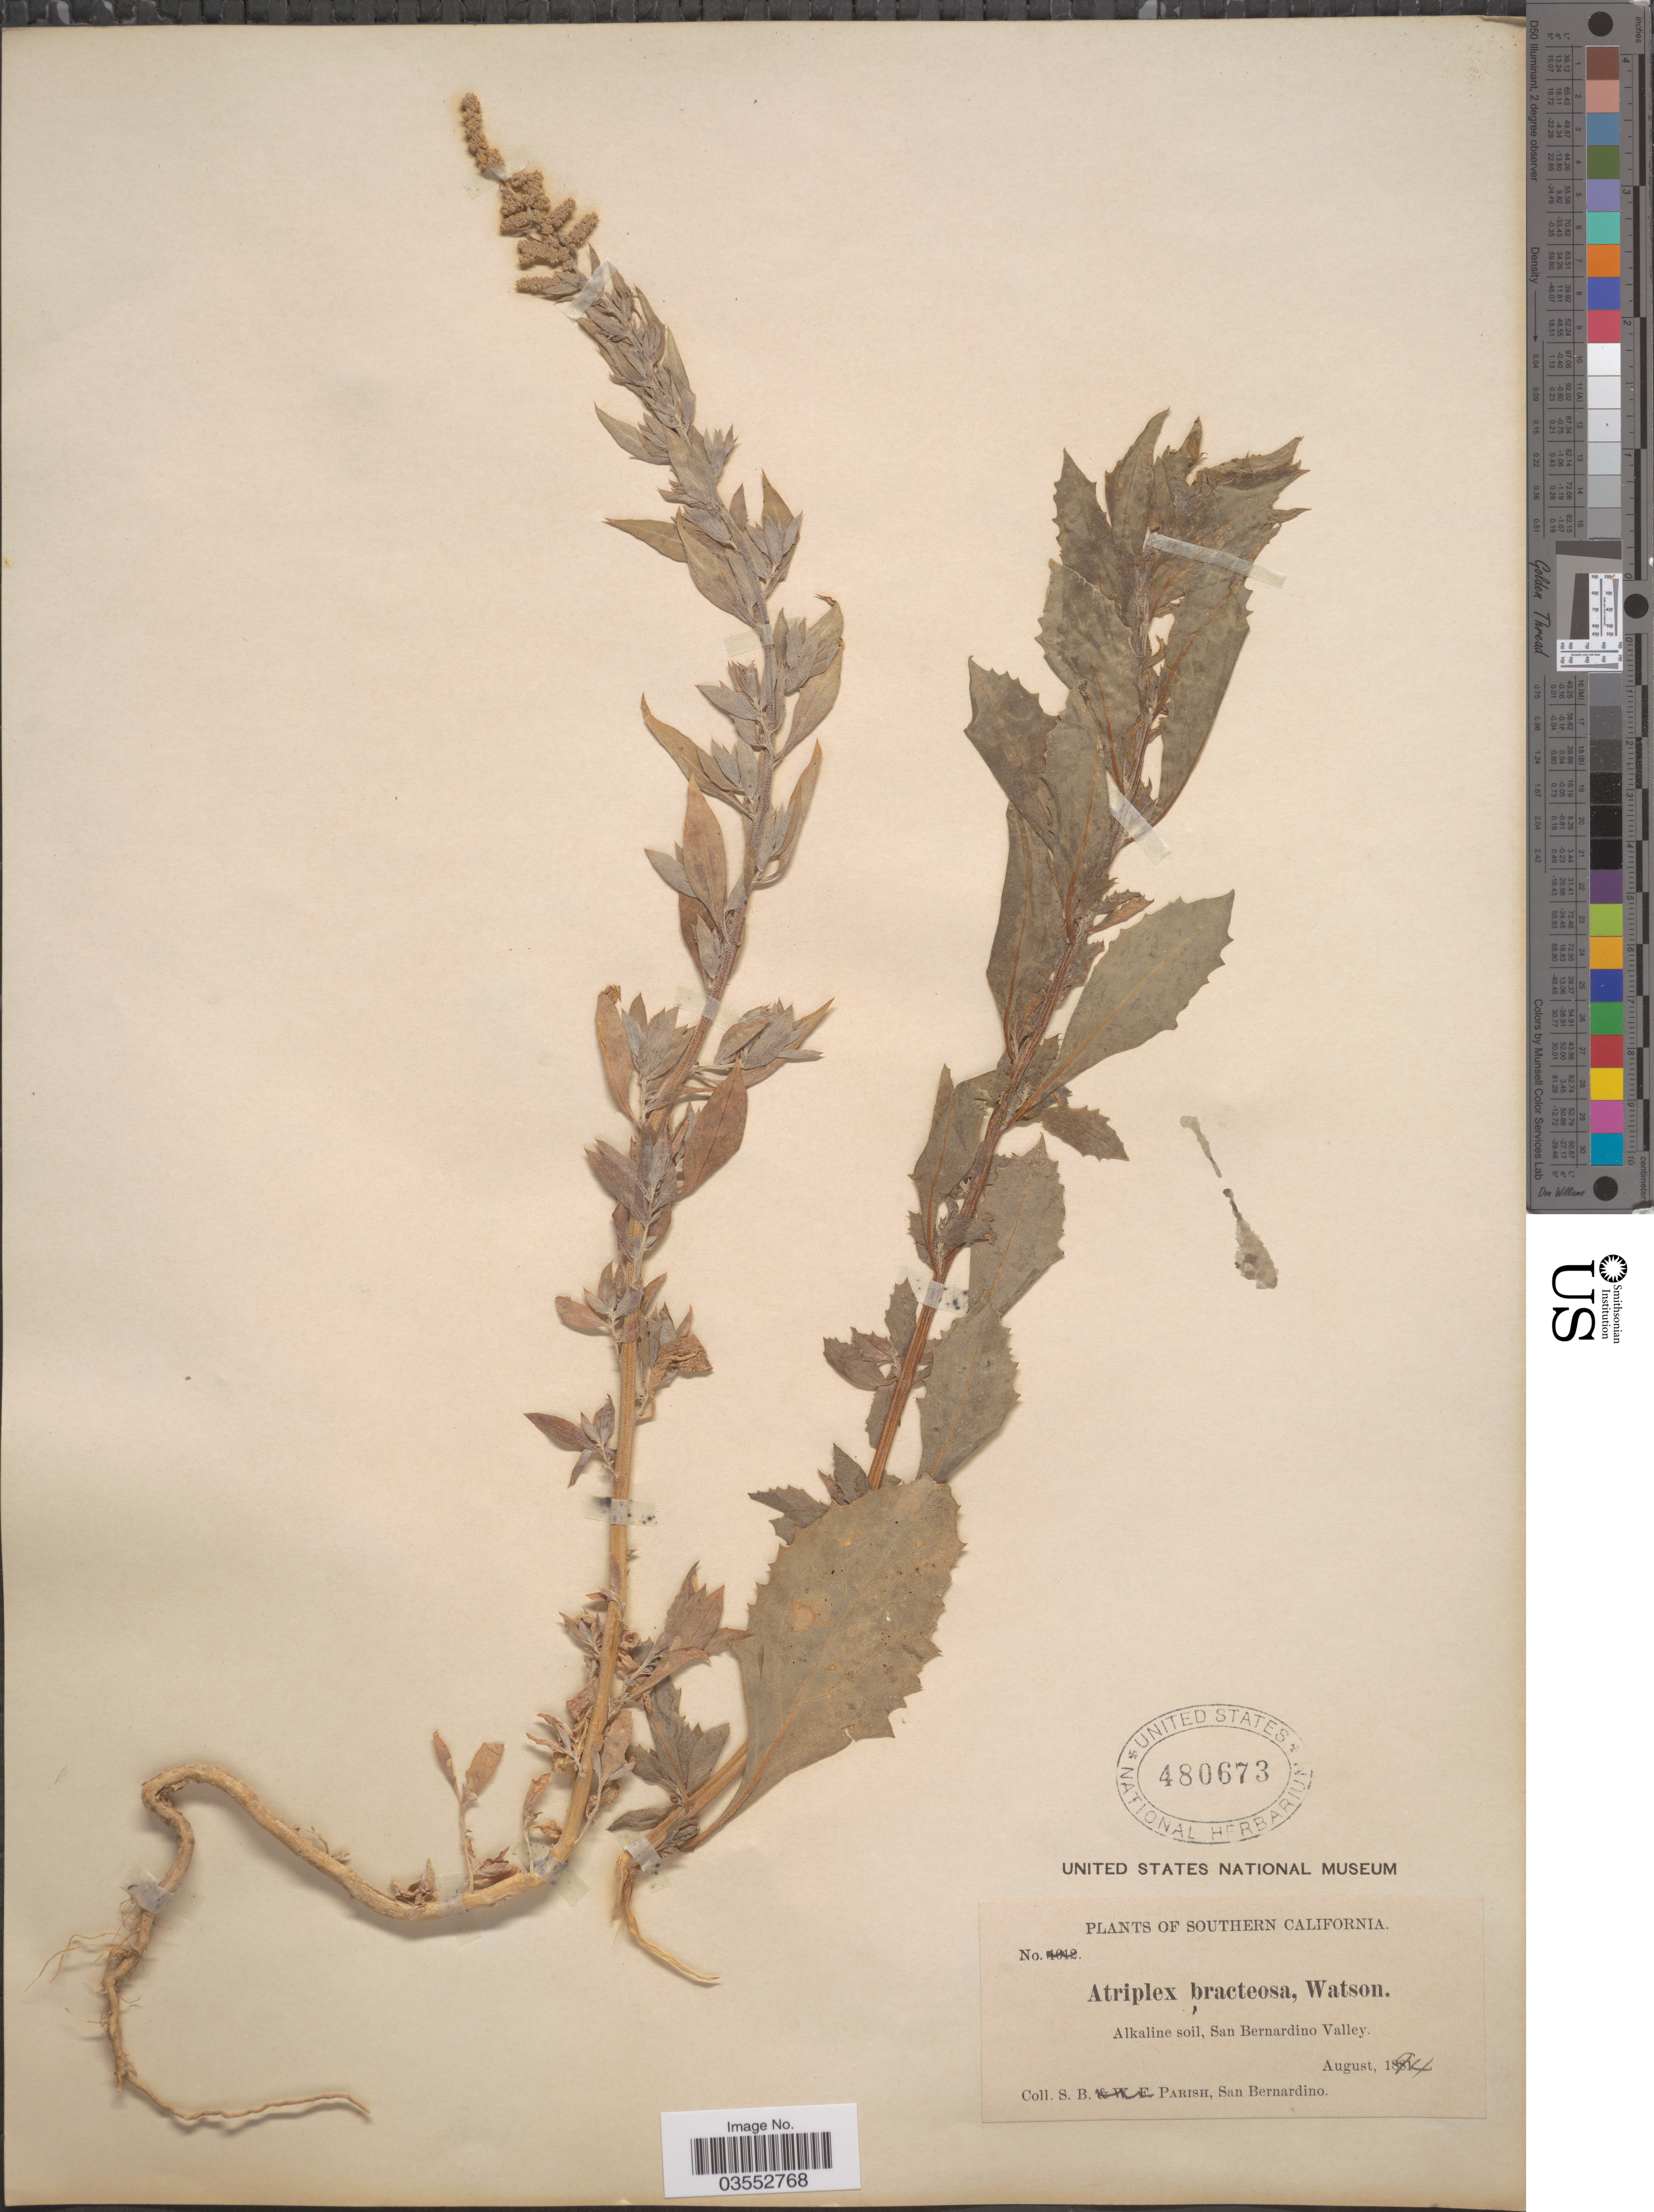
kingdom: Plantae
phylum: Tracheophyta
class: Magnoliopsida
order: Caryophyllales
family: Amaranthaceae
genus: Atriplex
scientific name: Atriplex serenana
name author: A. Nelson ex Abrams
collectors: S. B. Parish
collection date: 1894-08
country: United States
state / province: California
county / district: San Bernardino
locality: Southern California. San Bernardino Valley.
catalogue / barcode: US 480673